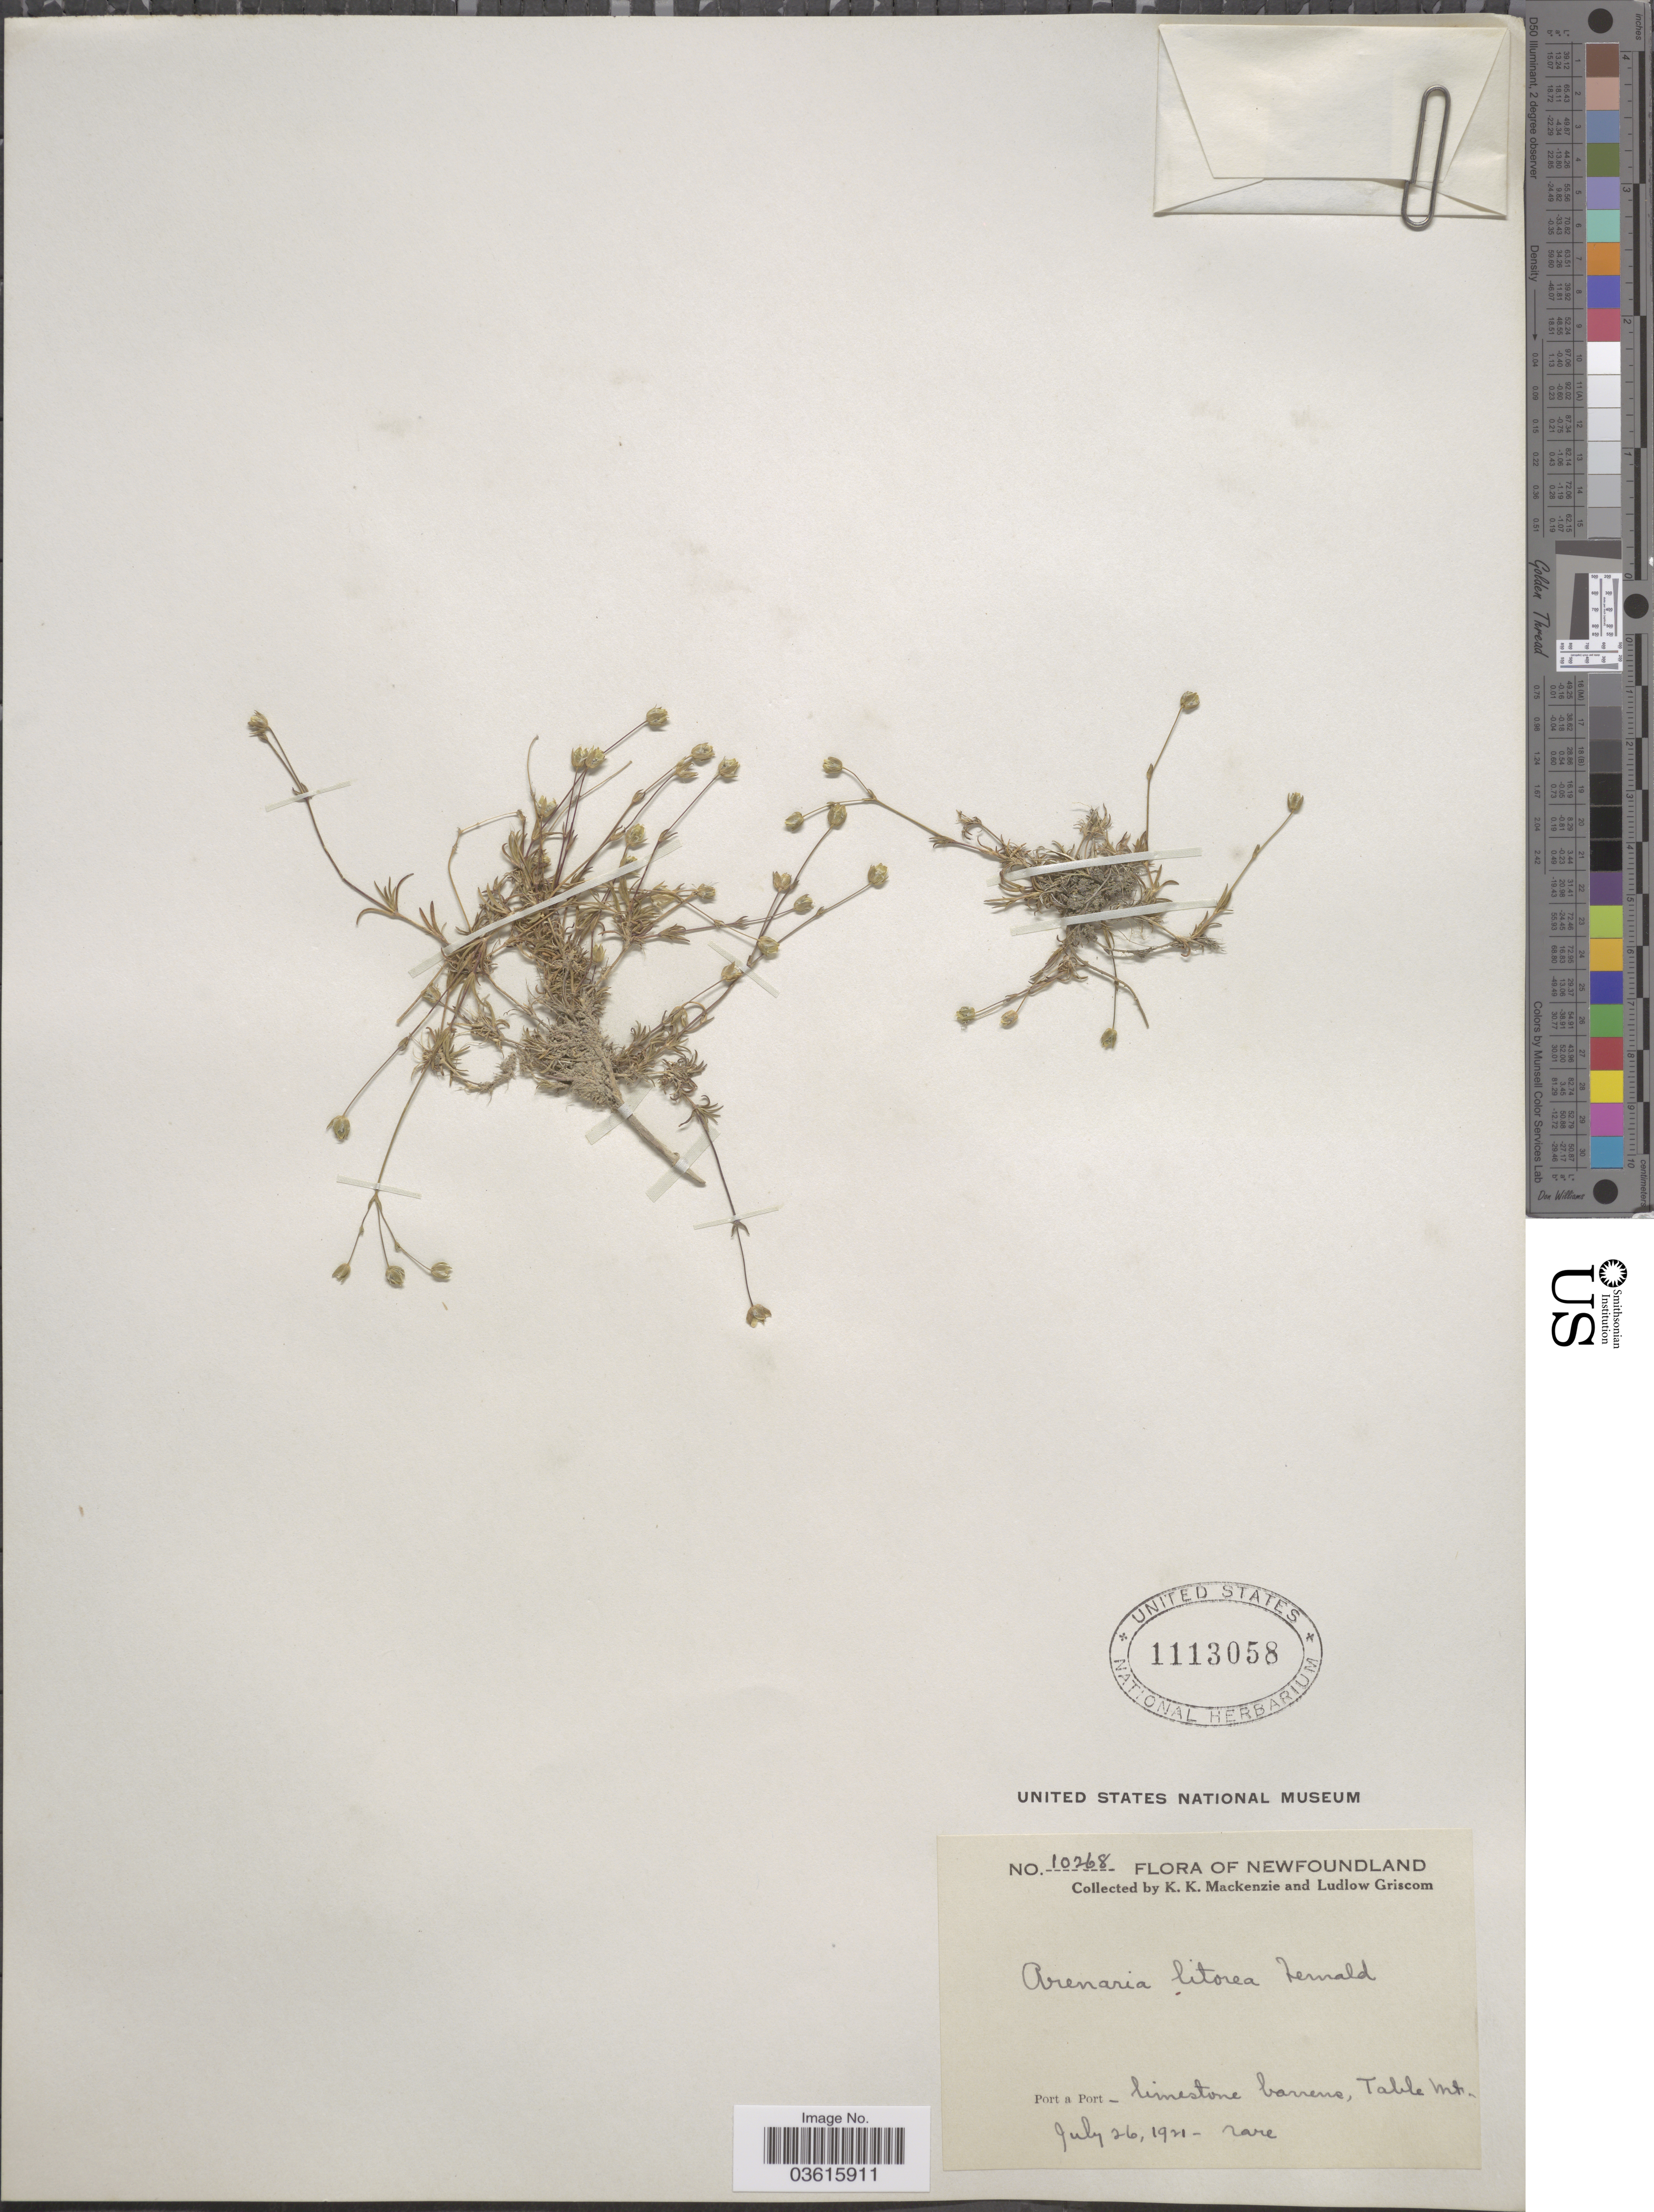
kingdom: Plantae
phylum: Tracheophyta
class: Magnoliopsida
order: Caryophyllales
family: Caryophyllaceae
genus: Minuartia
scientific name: Minuartia dawsonensis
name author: (Britton) House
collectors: K. K. Mackenzie & L. Griscom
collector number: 10268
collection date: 1921-07-26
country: Canada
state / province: Newfoundland and Labrador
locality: Port a Port - limestone barrens, Table Mt.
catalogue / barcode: US 1113058